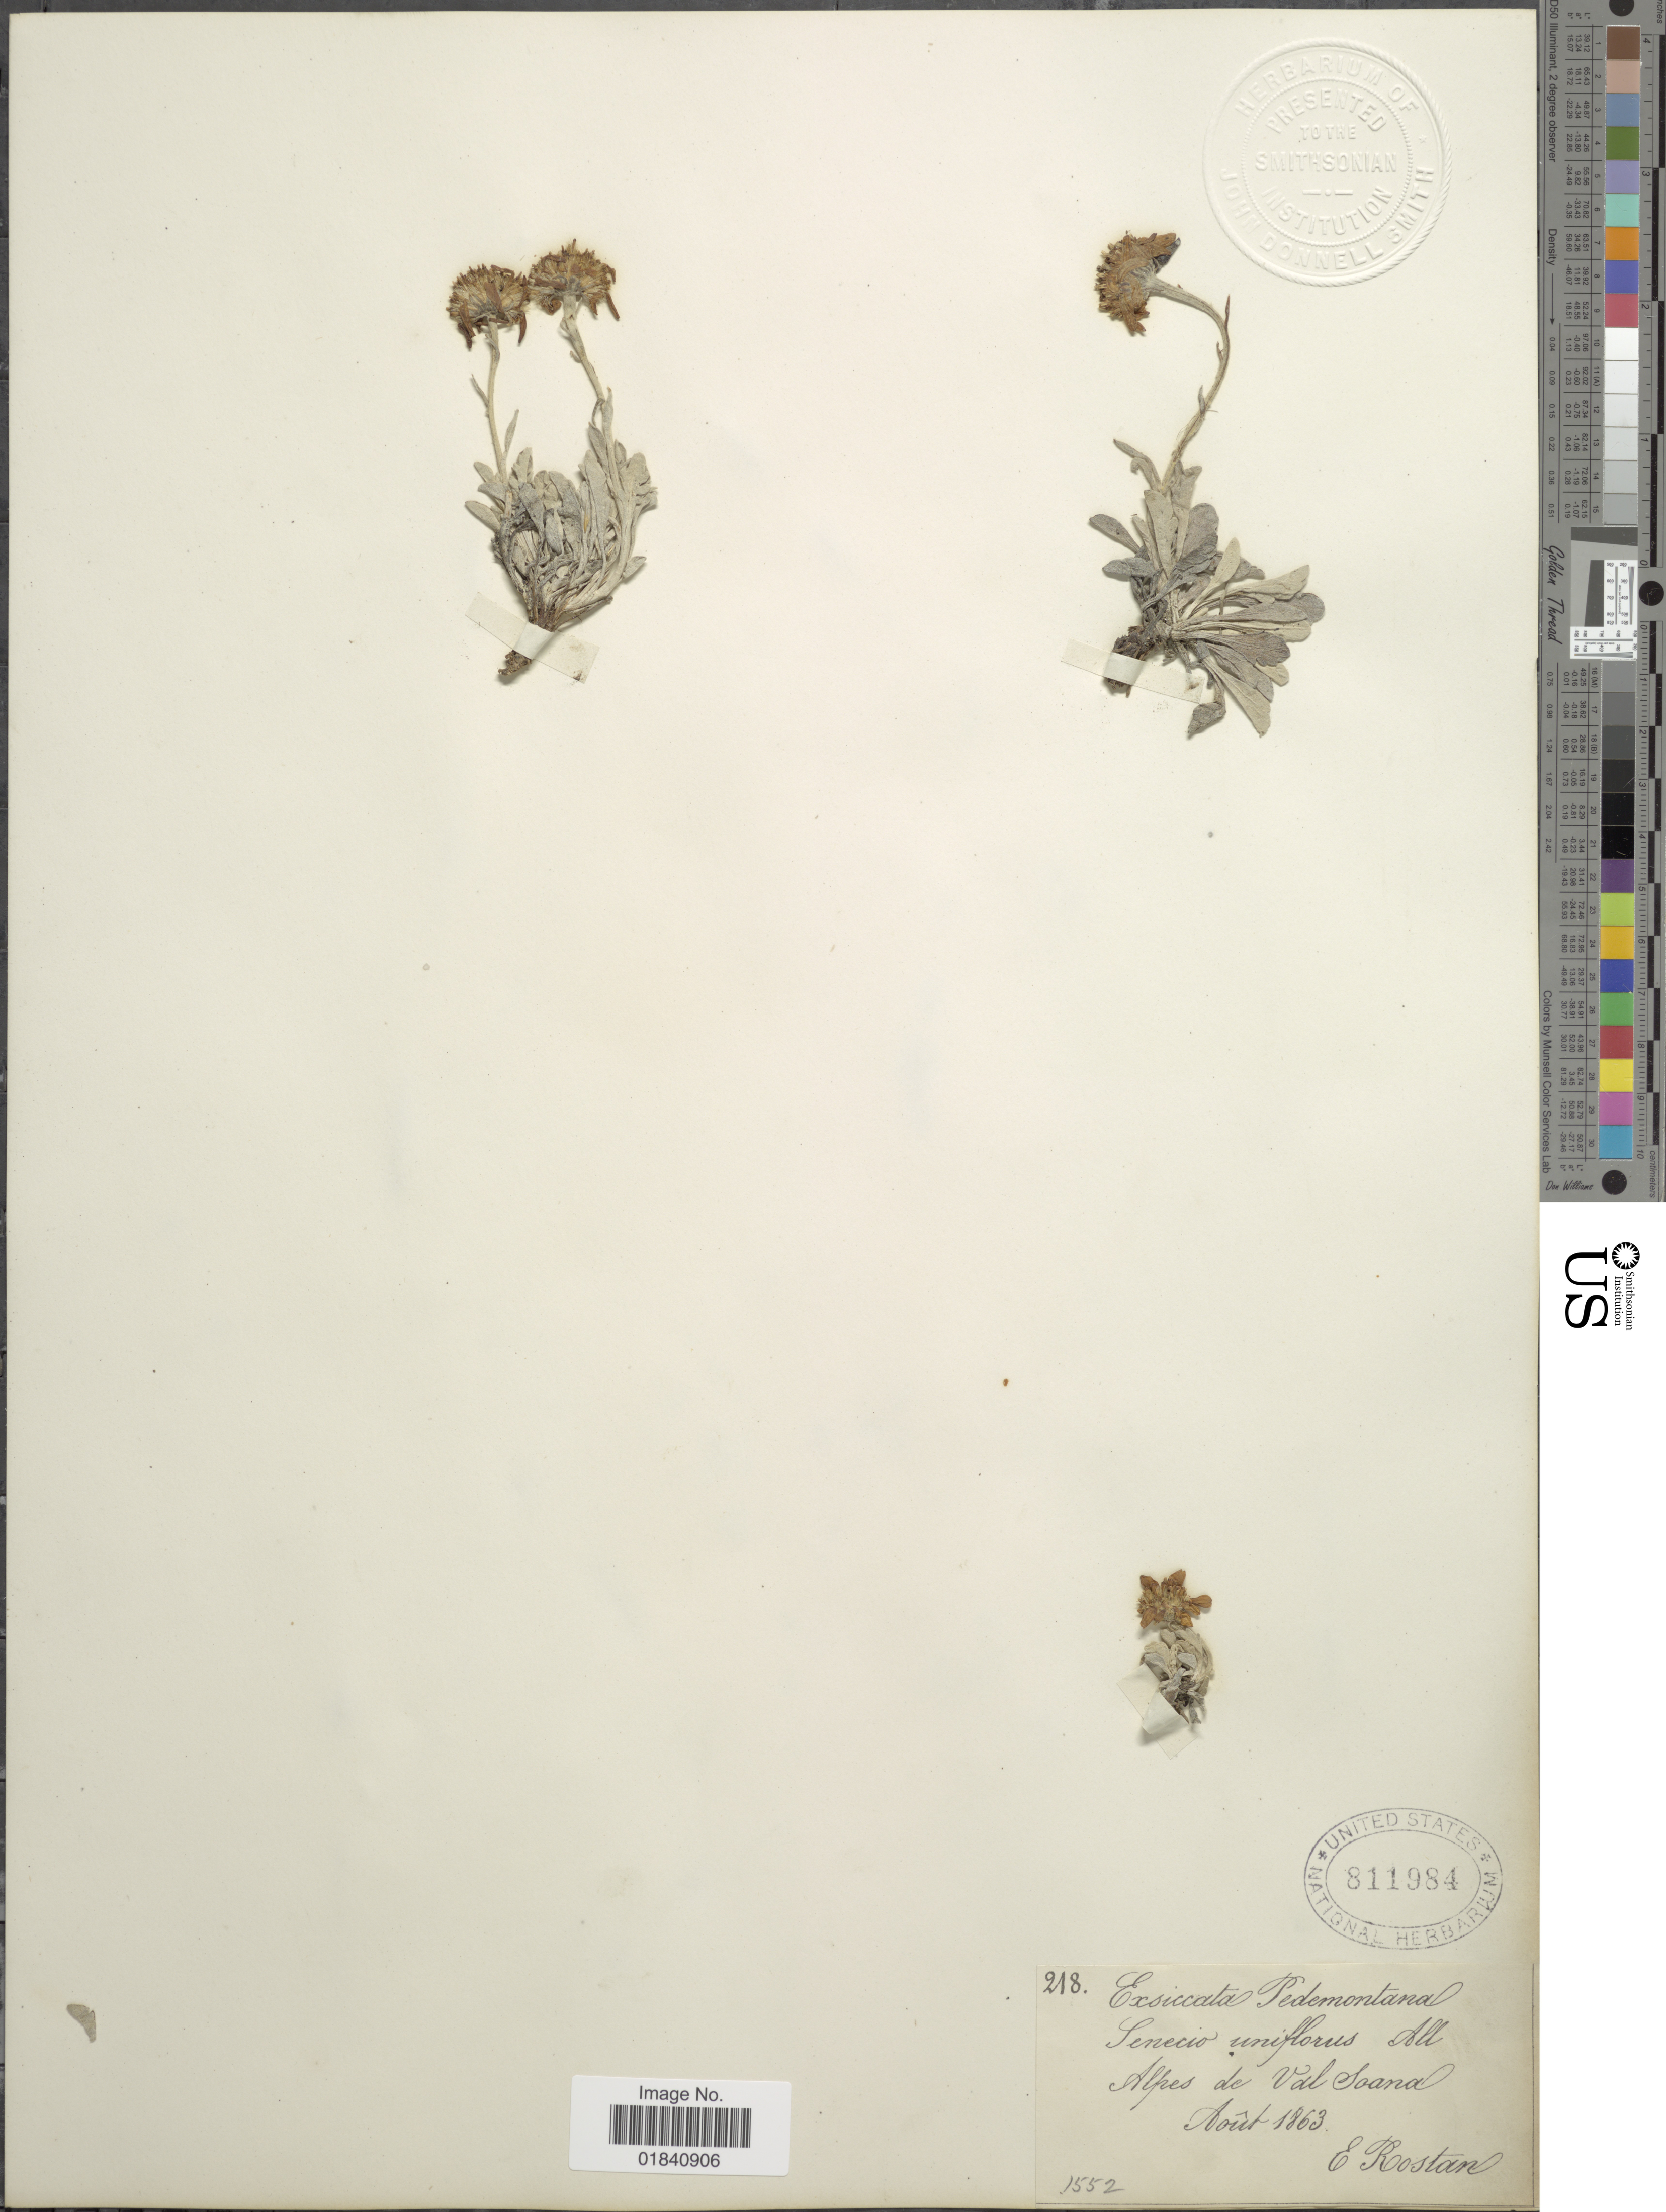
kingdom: Plantae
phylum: Tracheophyta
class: Magnoliopsida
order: Asterales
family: Asteraceae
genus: Jacobaea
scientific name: Jacobaea uniflora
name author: (All.) Veldkamp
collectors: E. Rostan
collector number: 218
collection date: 1863-08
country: Italy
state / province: Piedmont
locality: Alpes de Val Soana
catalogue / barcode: US 811984